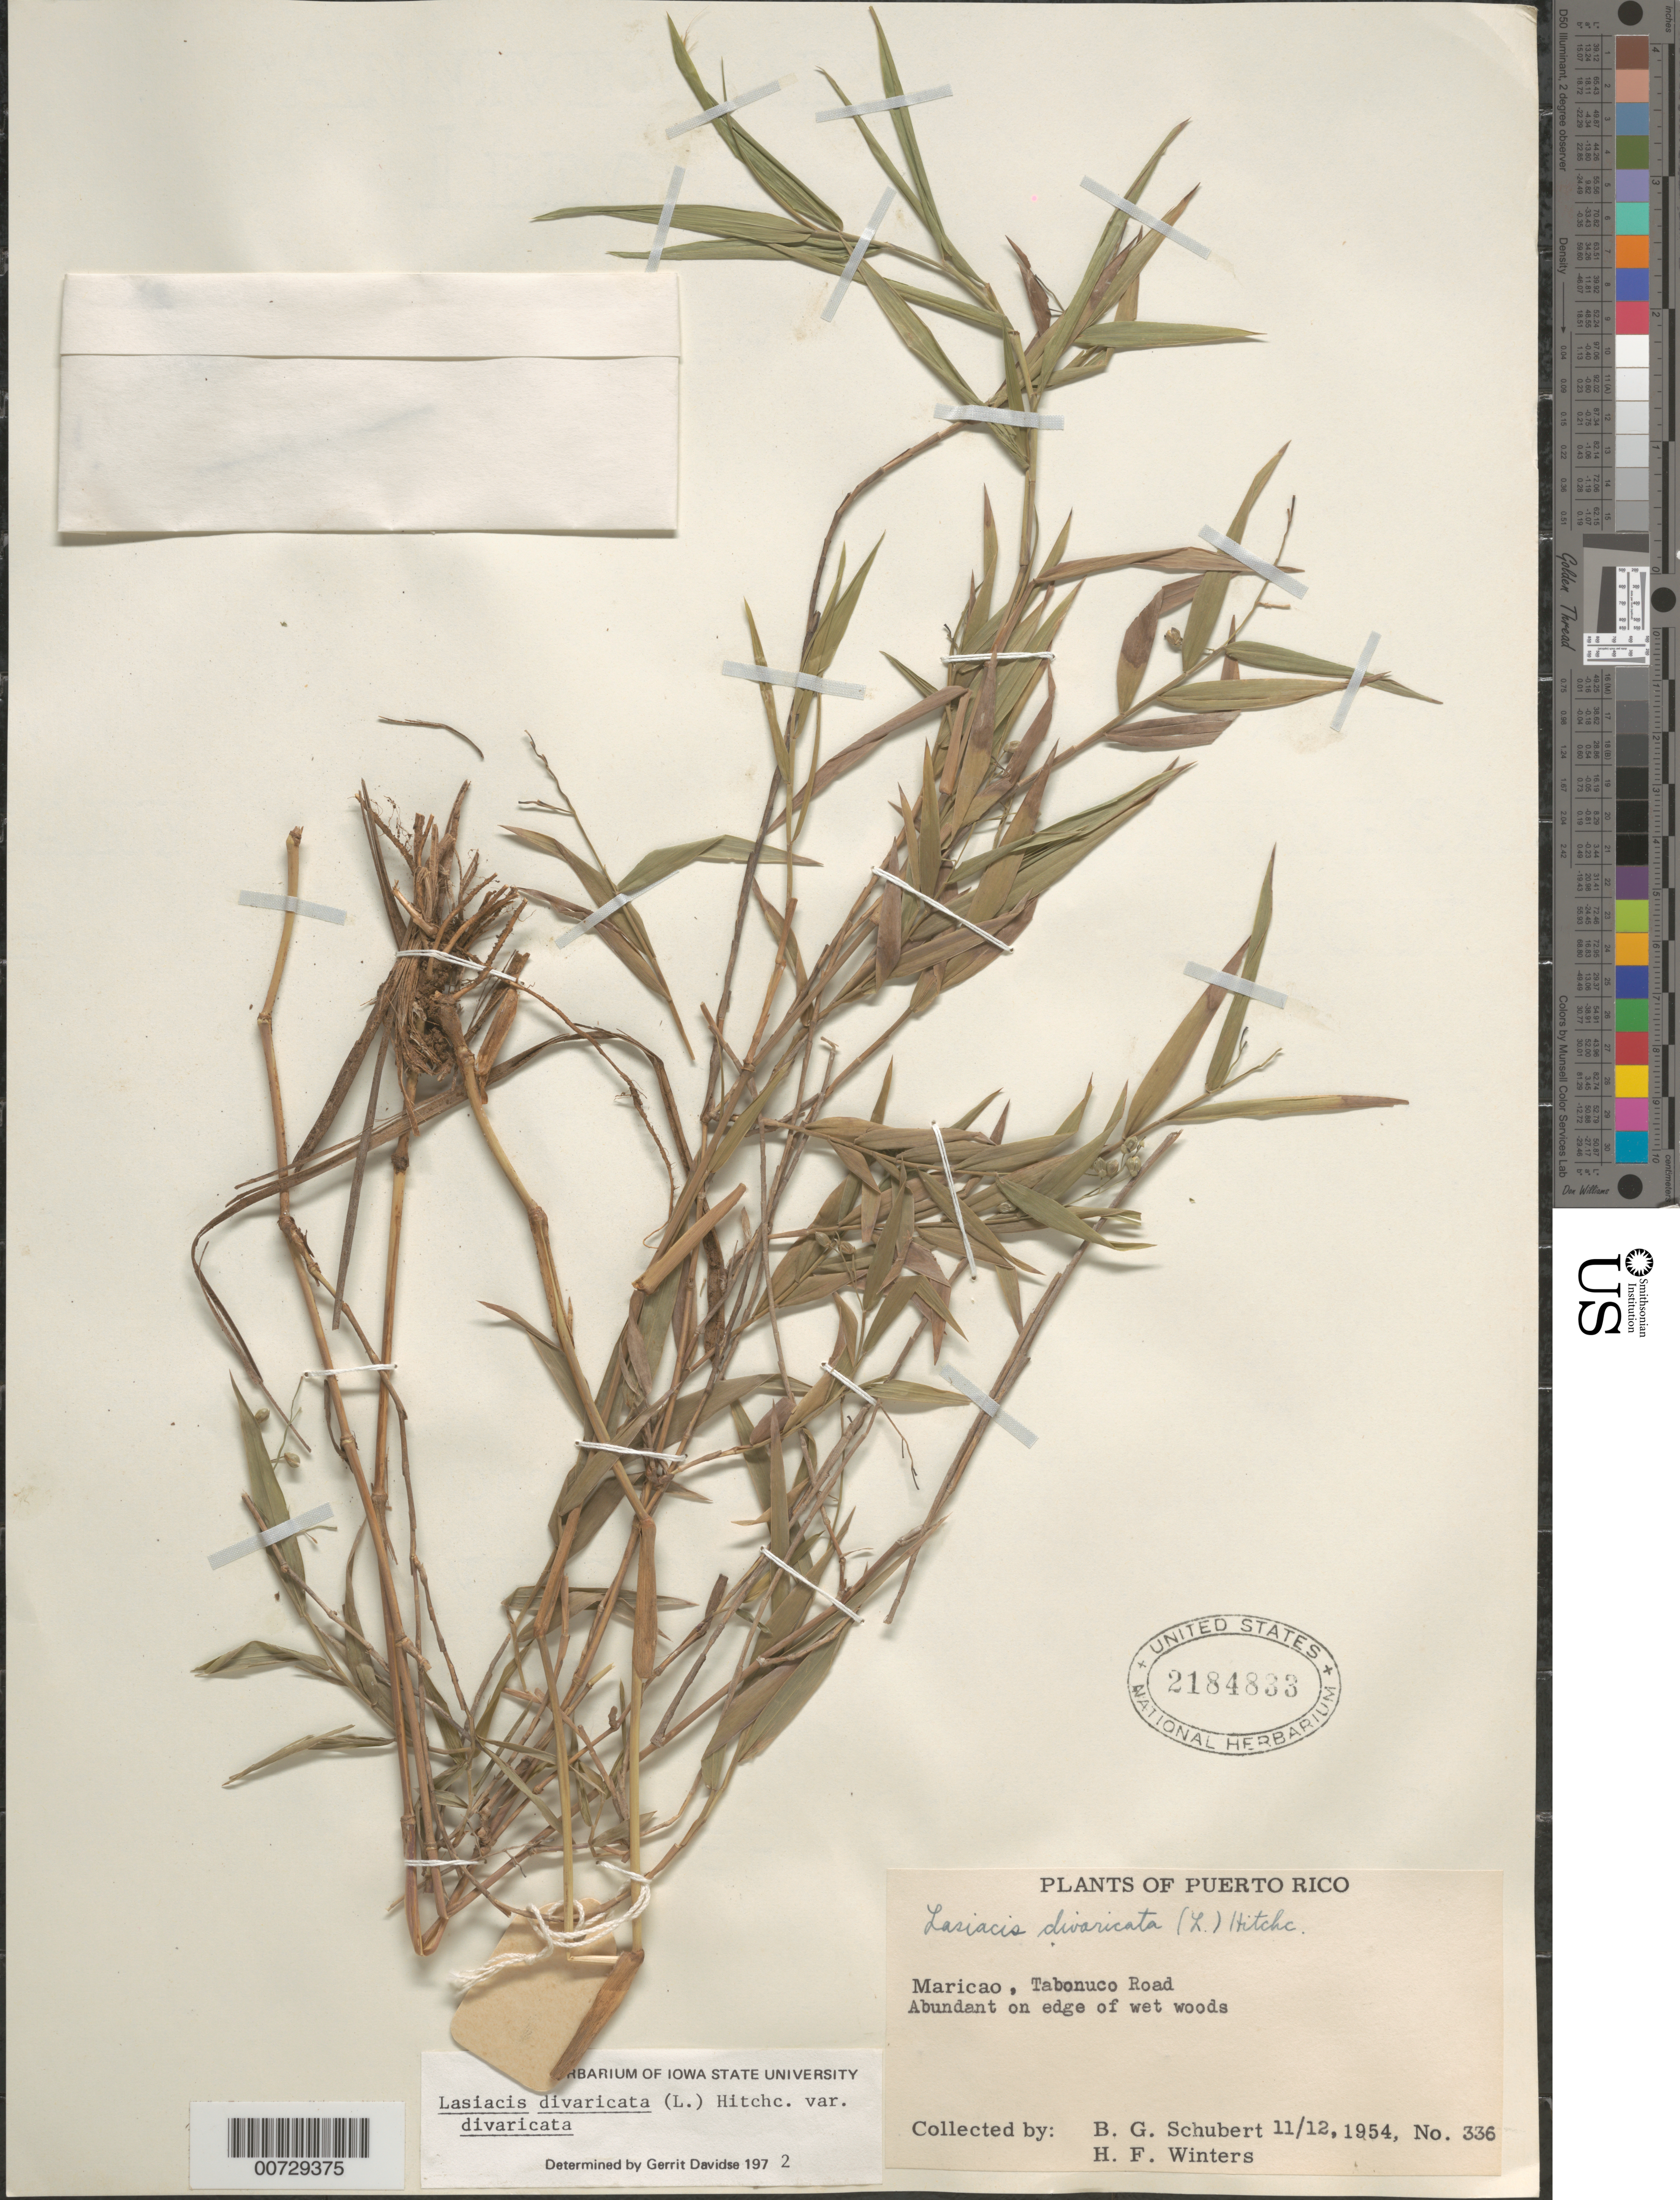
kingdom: Plantae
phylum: Tracheophyta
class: Liliopsida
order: Poales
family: Poaceae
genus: Lasiacis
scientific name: Lasiacis divaricata var. divaricata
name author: (L.) Hitchc.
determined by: Davidse, Gerrit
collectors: B. Schubert & H. Winters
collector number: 336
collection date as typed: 12 Nov 1954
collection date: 1954-11-12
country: Puerto Rico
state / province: Maricao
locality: Tabonuco Road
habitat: Abundant on edge of wet woods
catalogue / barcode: US 2184833